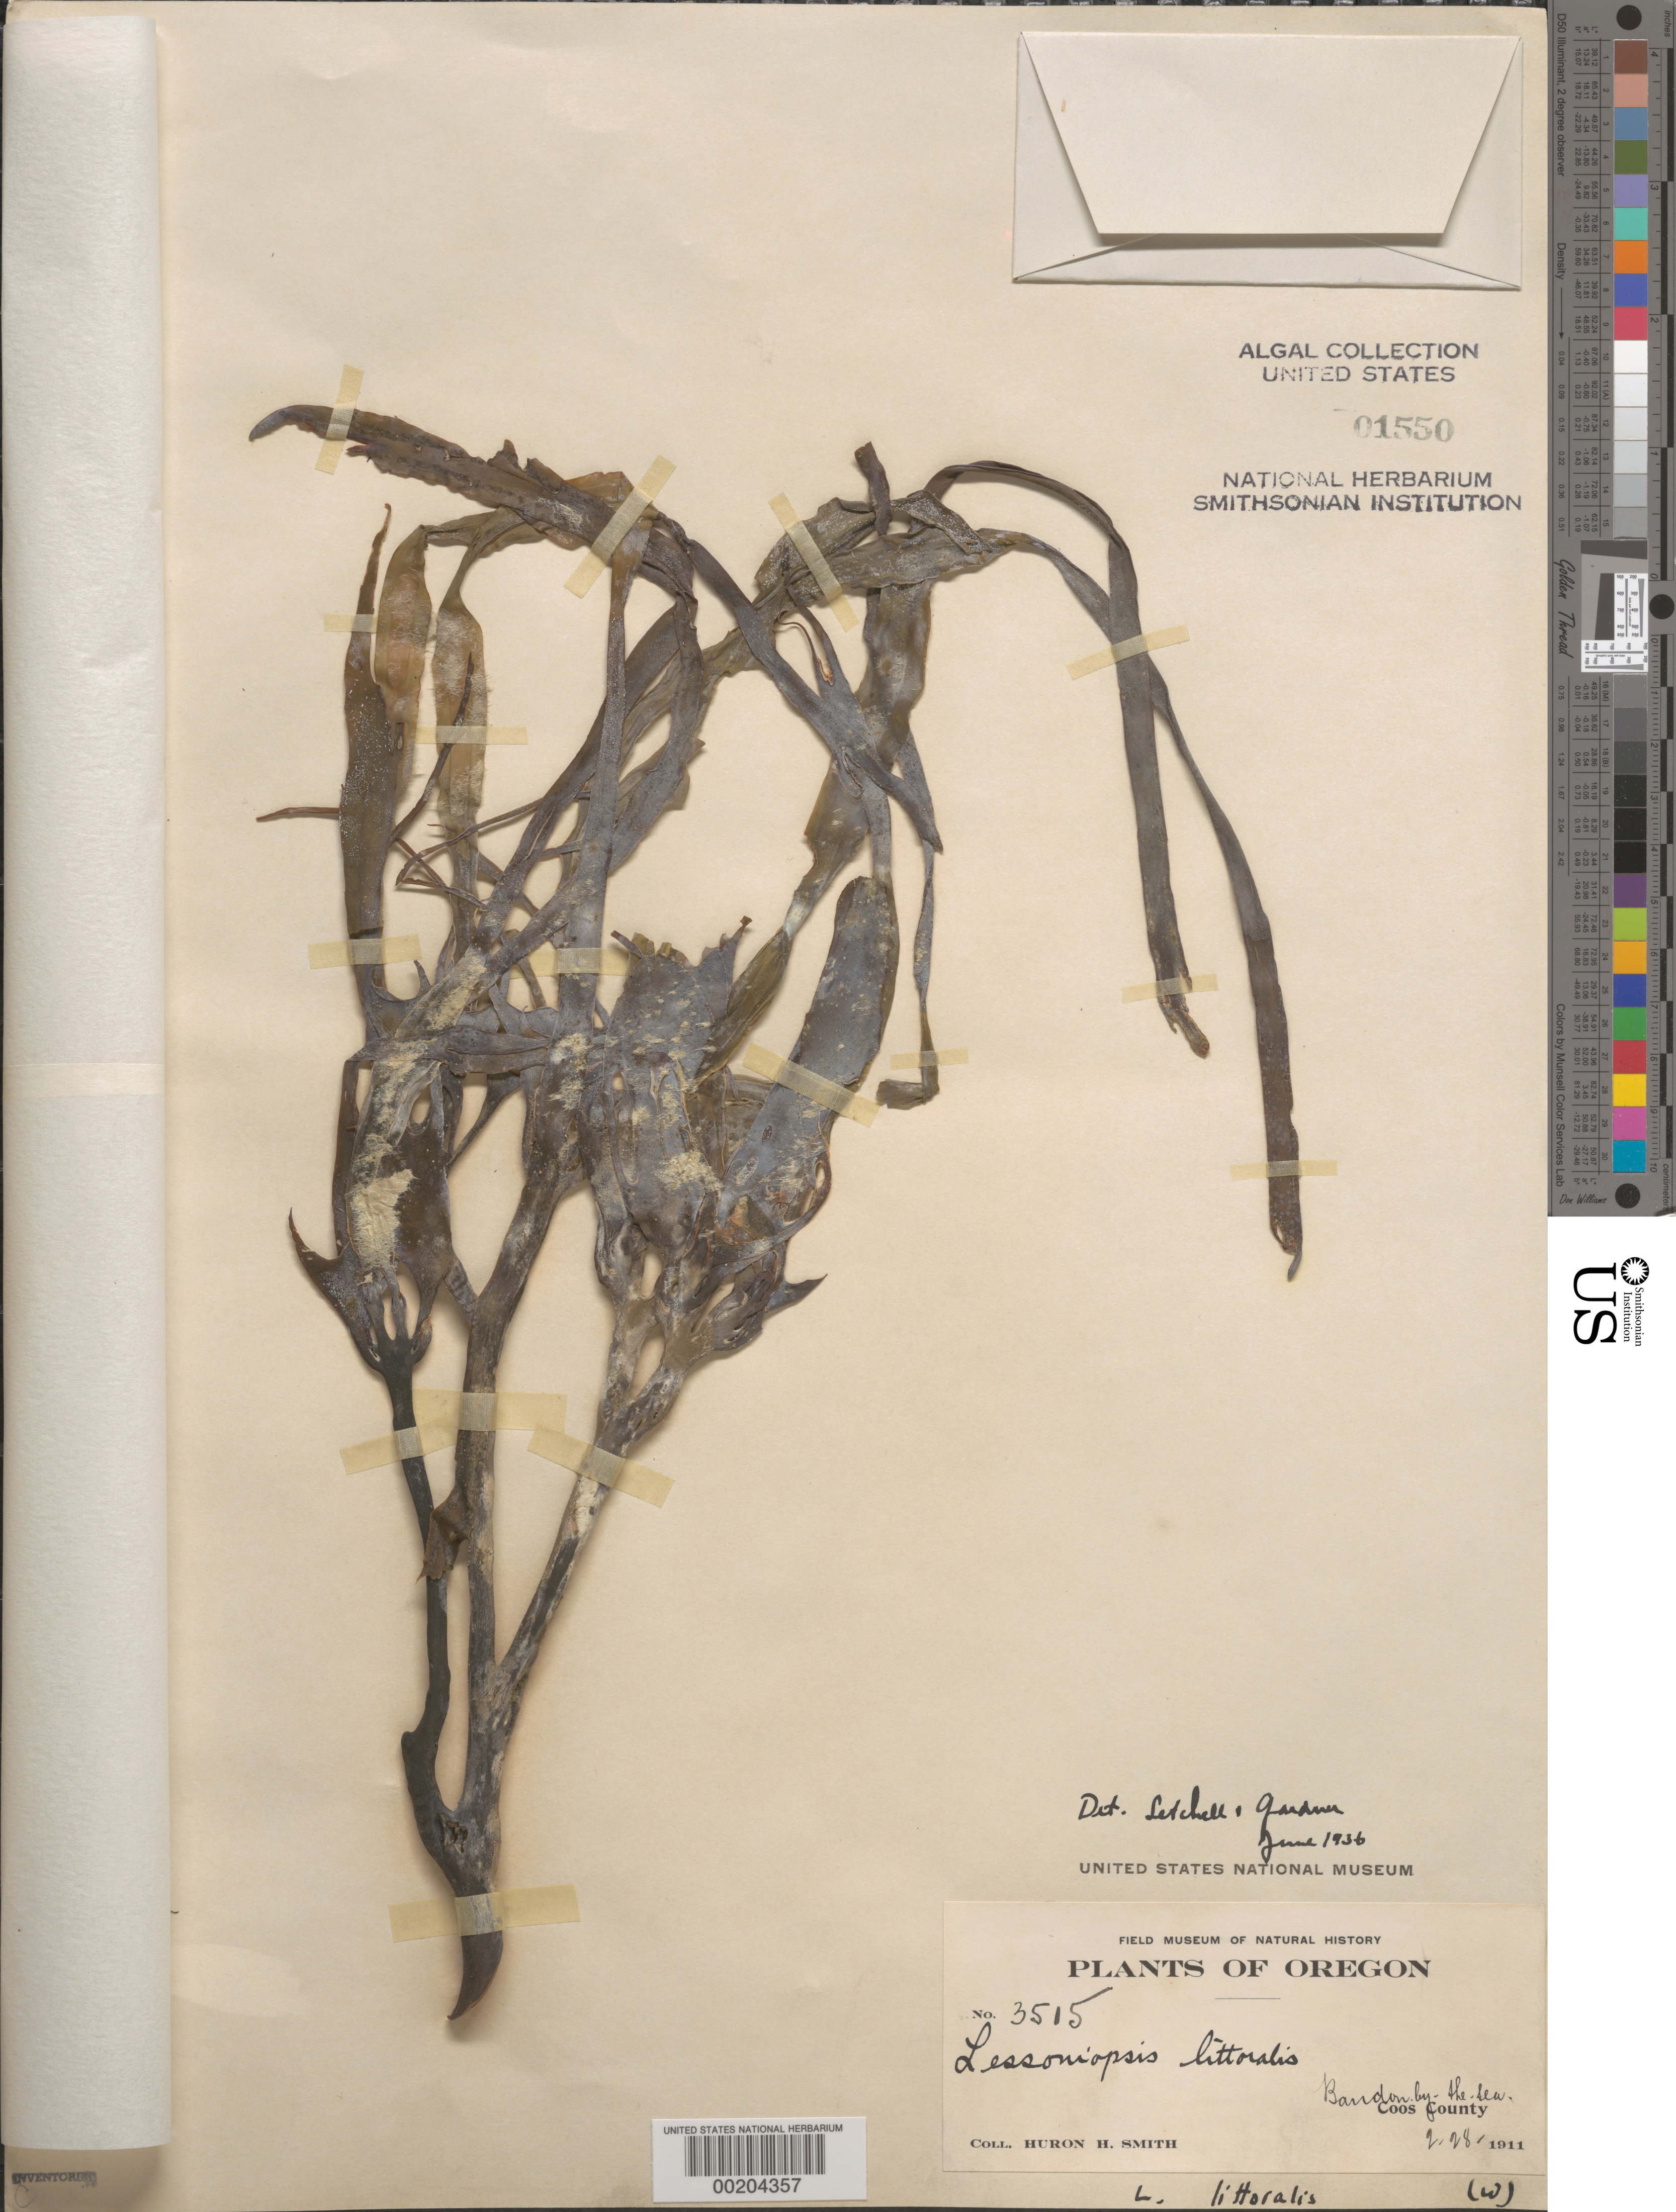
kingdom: Chromista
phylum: Ochrophyta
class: Phaeophyceae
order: Laminariales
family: Alariaceae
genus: Lessoniopsis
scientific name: Lessoniopsis littoralis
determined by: Gardner, N. L.; Setchell, W. A.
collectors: Herbert H. Smith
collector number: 3515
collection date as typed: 28 Feb 1911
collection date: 1911-02-28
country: United States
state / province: Oregon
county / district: Coos County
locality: Bandon-by-the-Sea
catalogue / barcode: US 1550